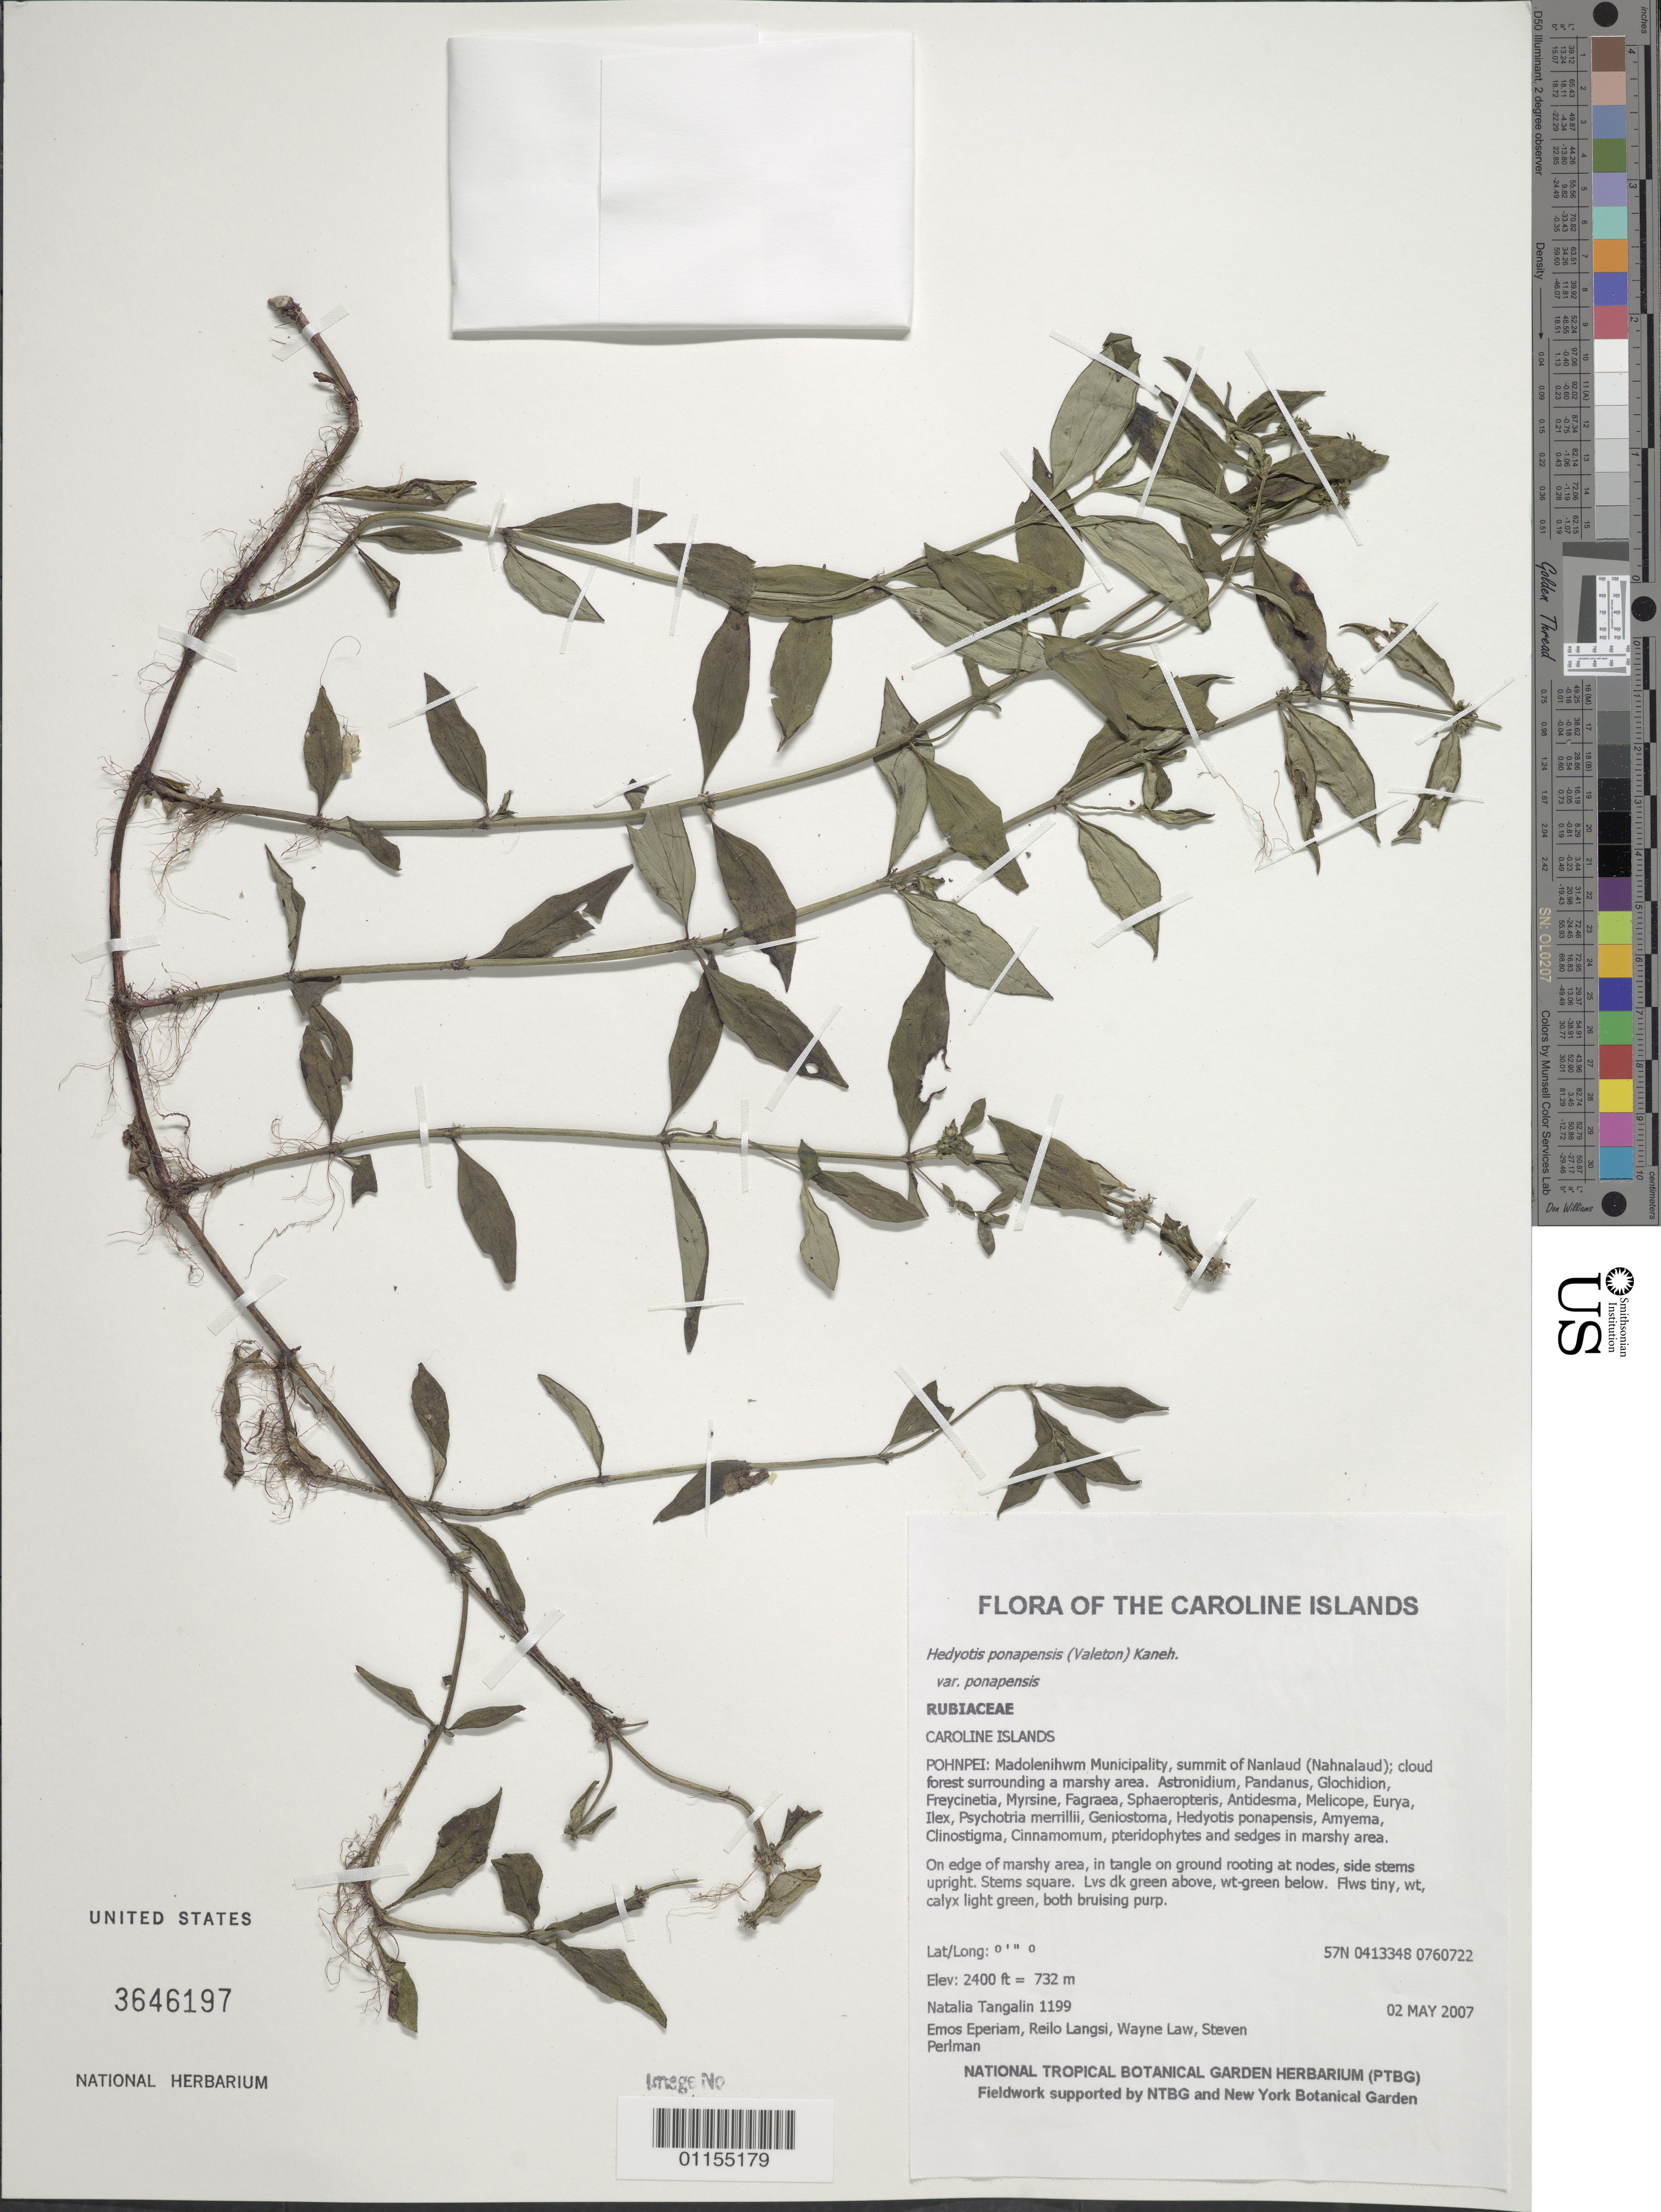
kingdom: Plantae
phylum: Tracheophyta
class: Magnoliopsida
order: Gentianales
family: Rubiaceae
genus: Hedyotis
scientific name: Hedyotis ponapensis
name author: (Valeton) Kaneh.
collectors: N. Tangalin, P. Eperiam, R. Langsi, W. Law & S. P. Perlman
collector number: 1199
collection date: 2007-05-02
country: Micronesia, Federated States of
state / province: Pohnpei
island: Pohnpei [Ponape]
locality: Madolenihwm Municipality, summit of Nanlaud (Nahnalaud).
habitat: Cloud forest surrounding a marshy area.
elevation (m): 732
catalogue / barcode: US 3646197